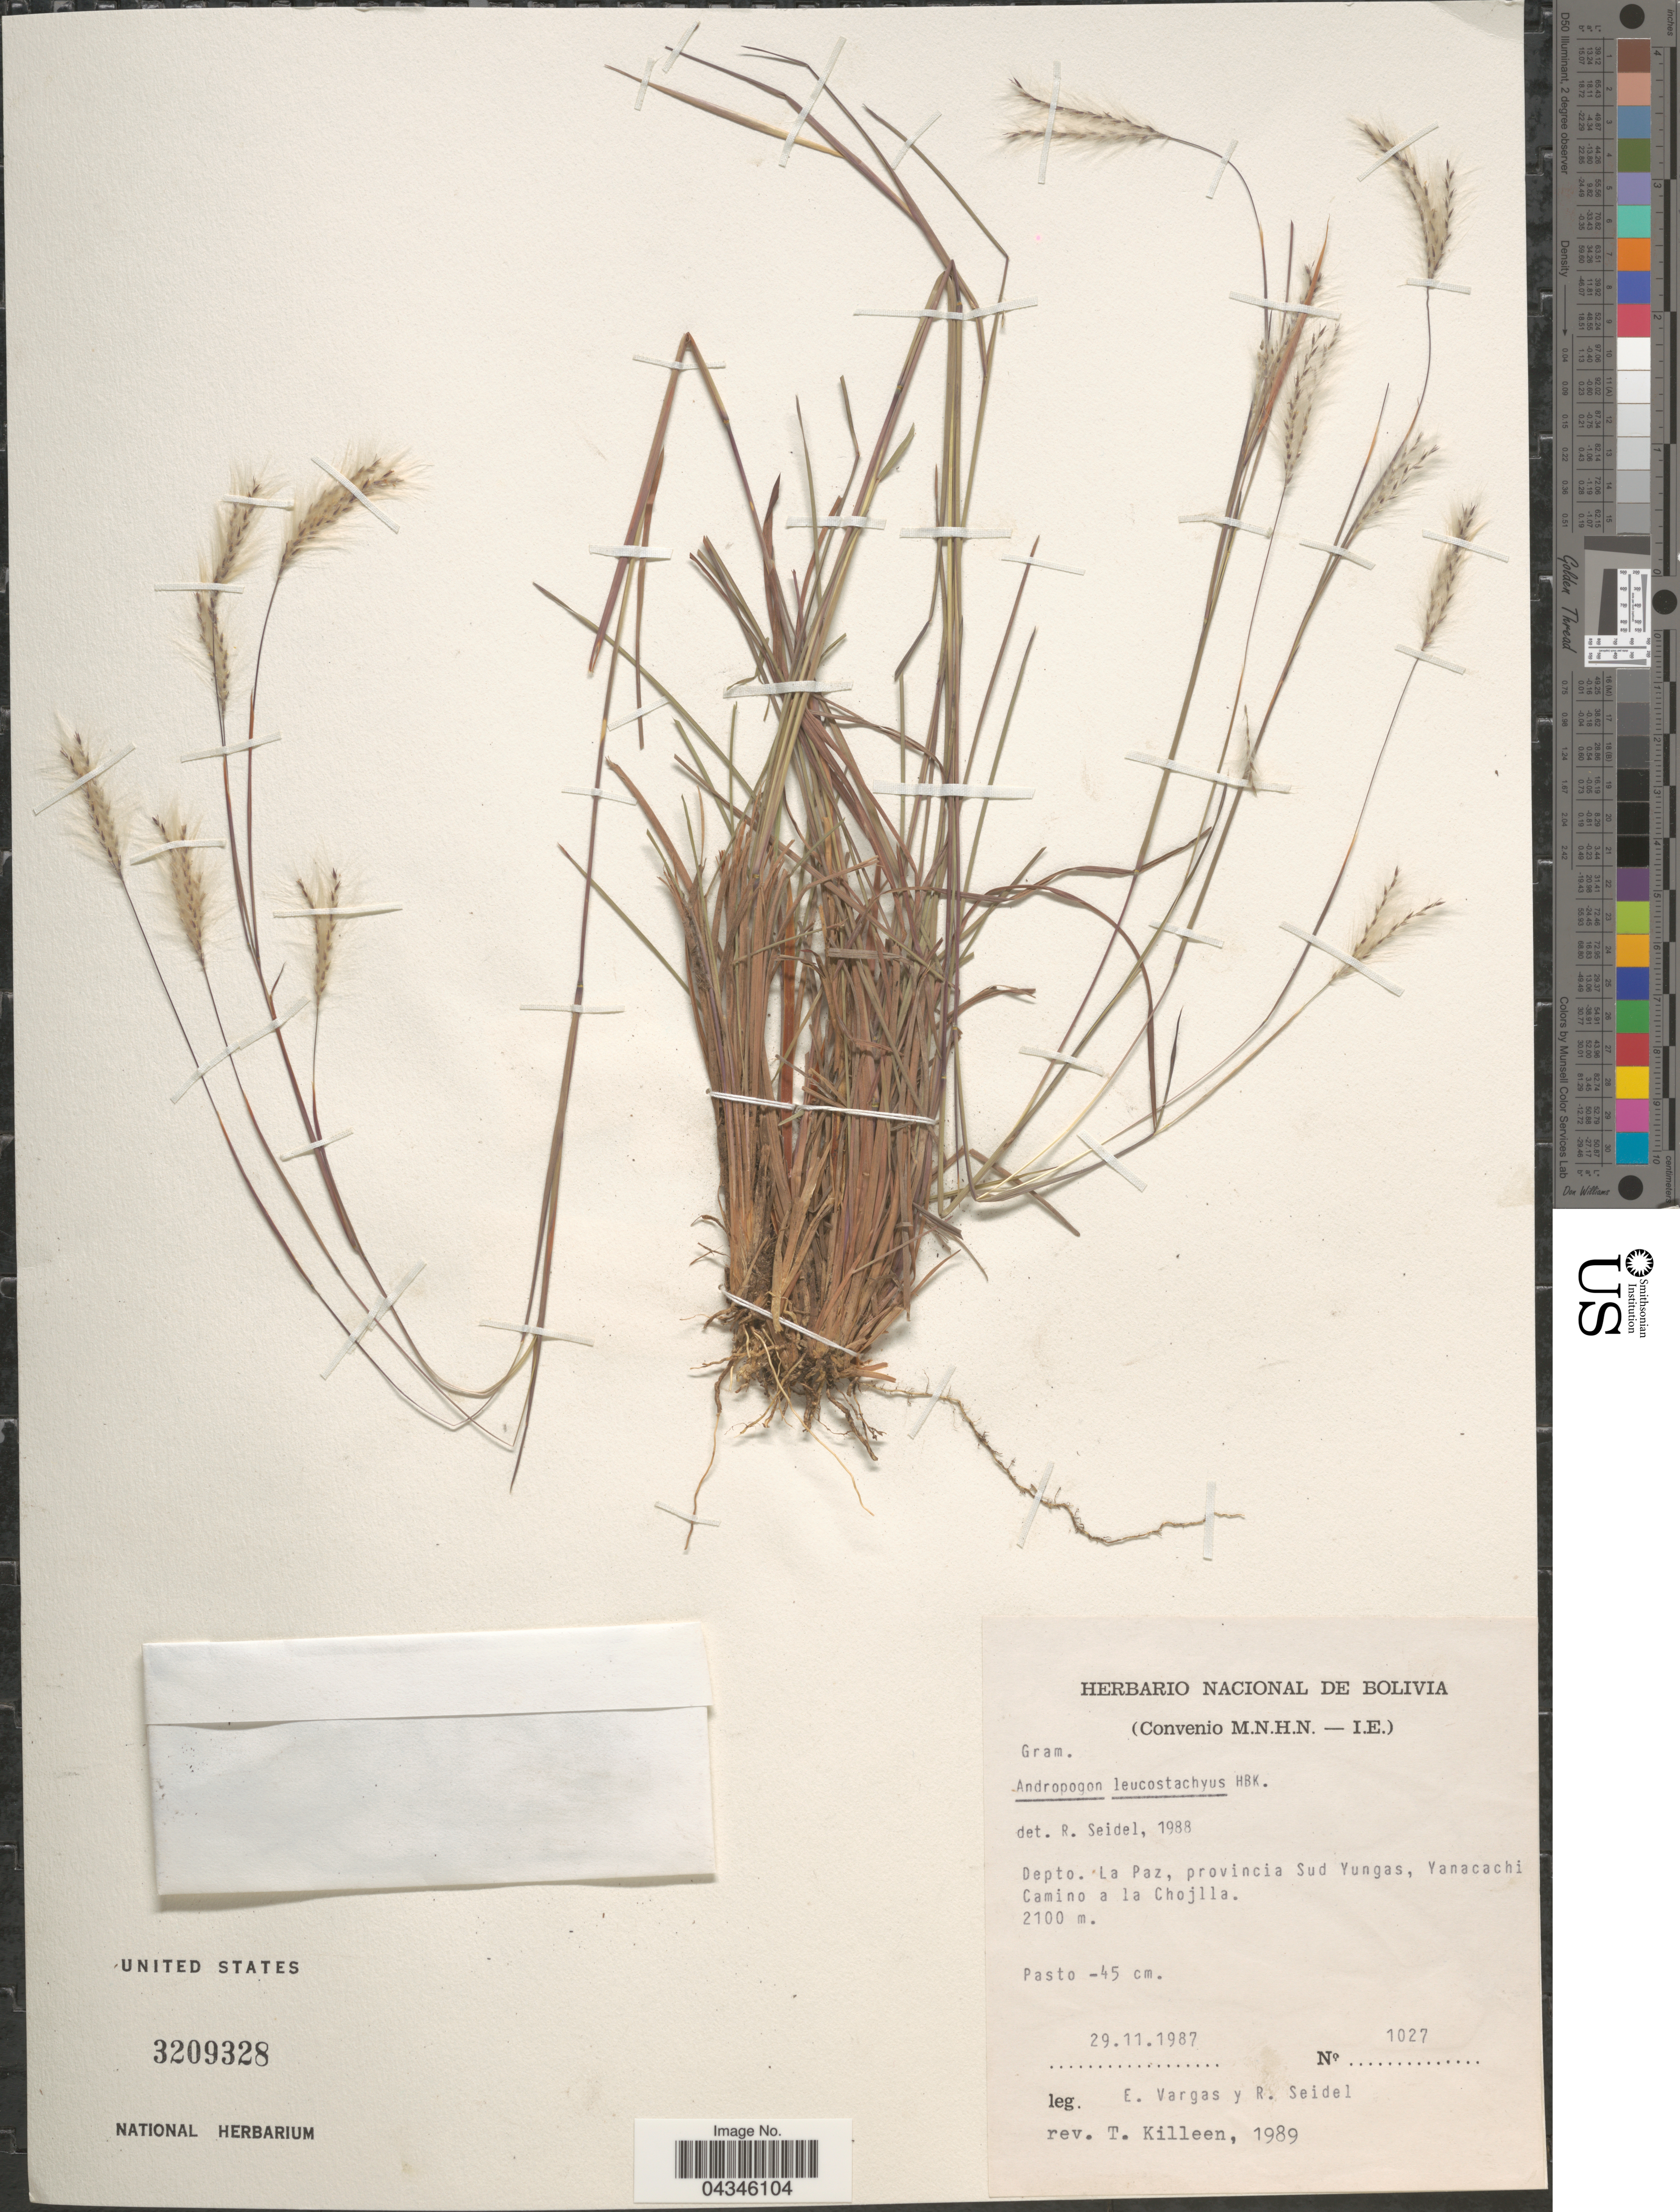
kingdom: Plantae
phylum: Tracheophyta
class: Liliopsida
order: Poales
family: Poaceae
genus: Andropogon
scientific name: Andropogon leucostachyus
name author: Kunth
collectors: E. Vargas & R. Seidel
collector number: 1027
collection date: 1987-11-29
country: Bolivia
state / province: La Paz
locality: Depto. La Paz, province Sud Yungas, Yanacachi. Camino a la Chojilla.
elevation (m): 2100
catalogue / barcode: US 3209328